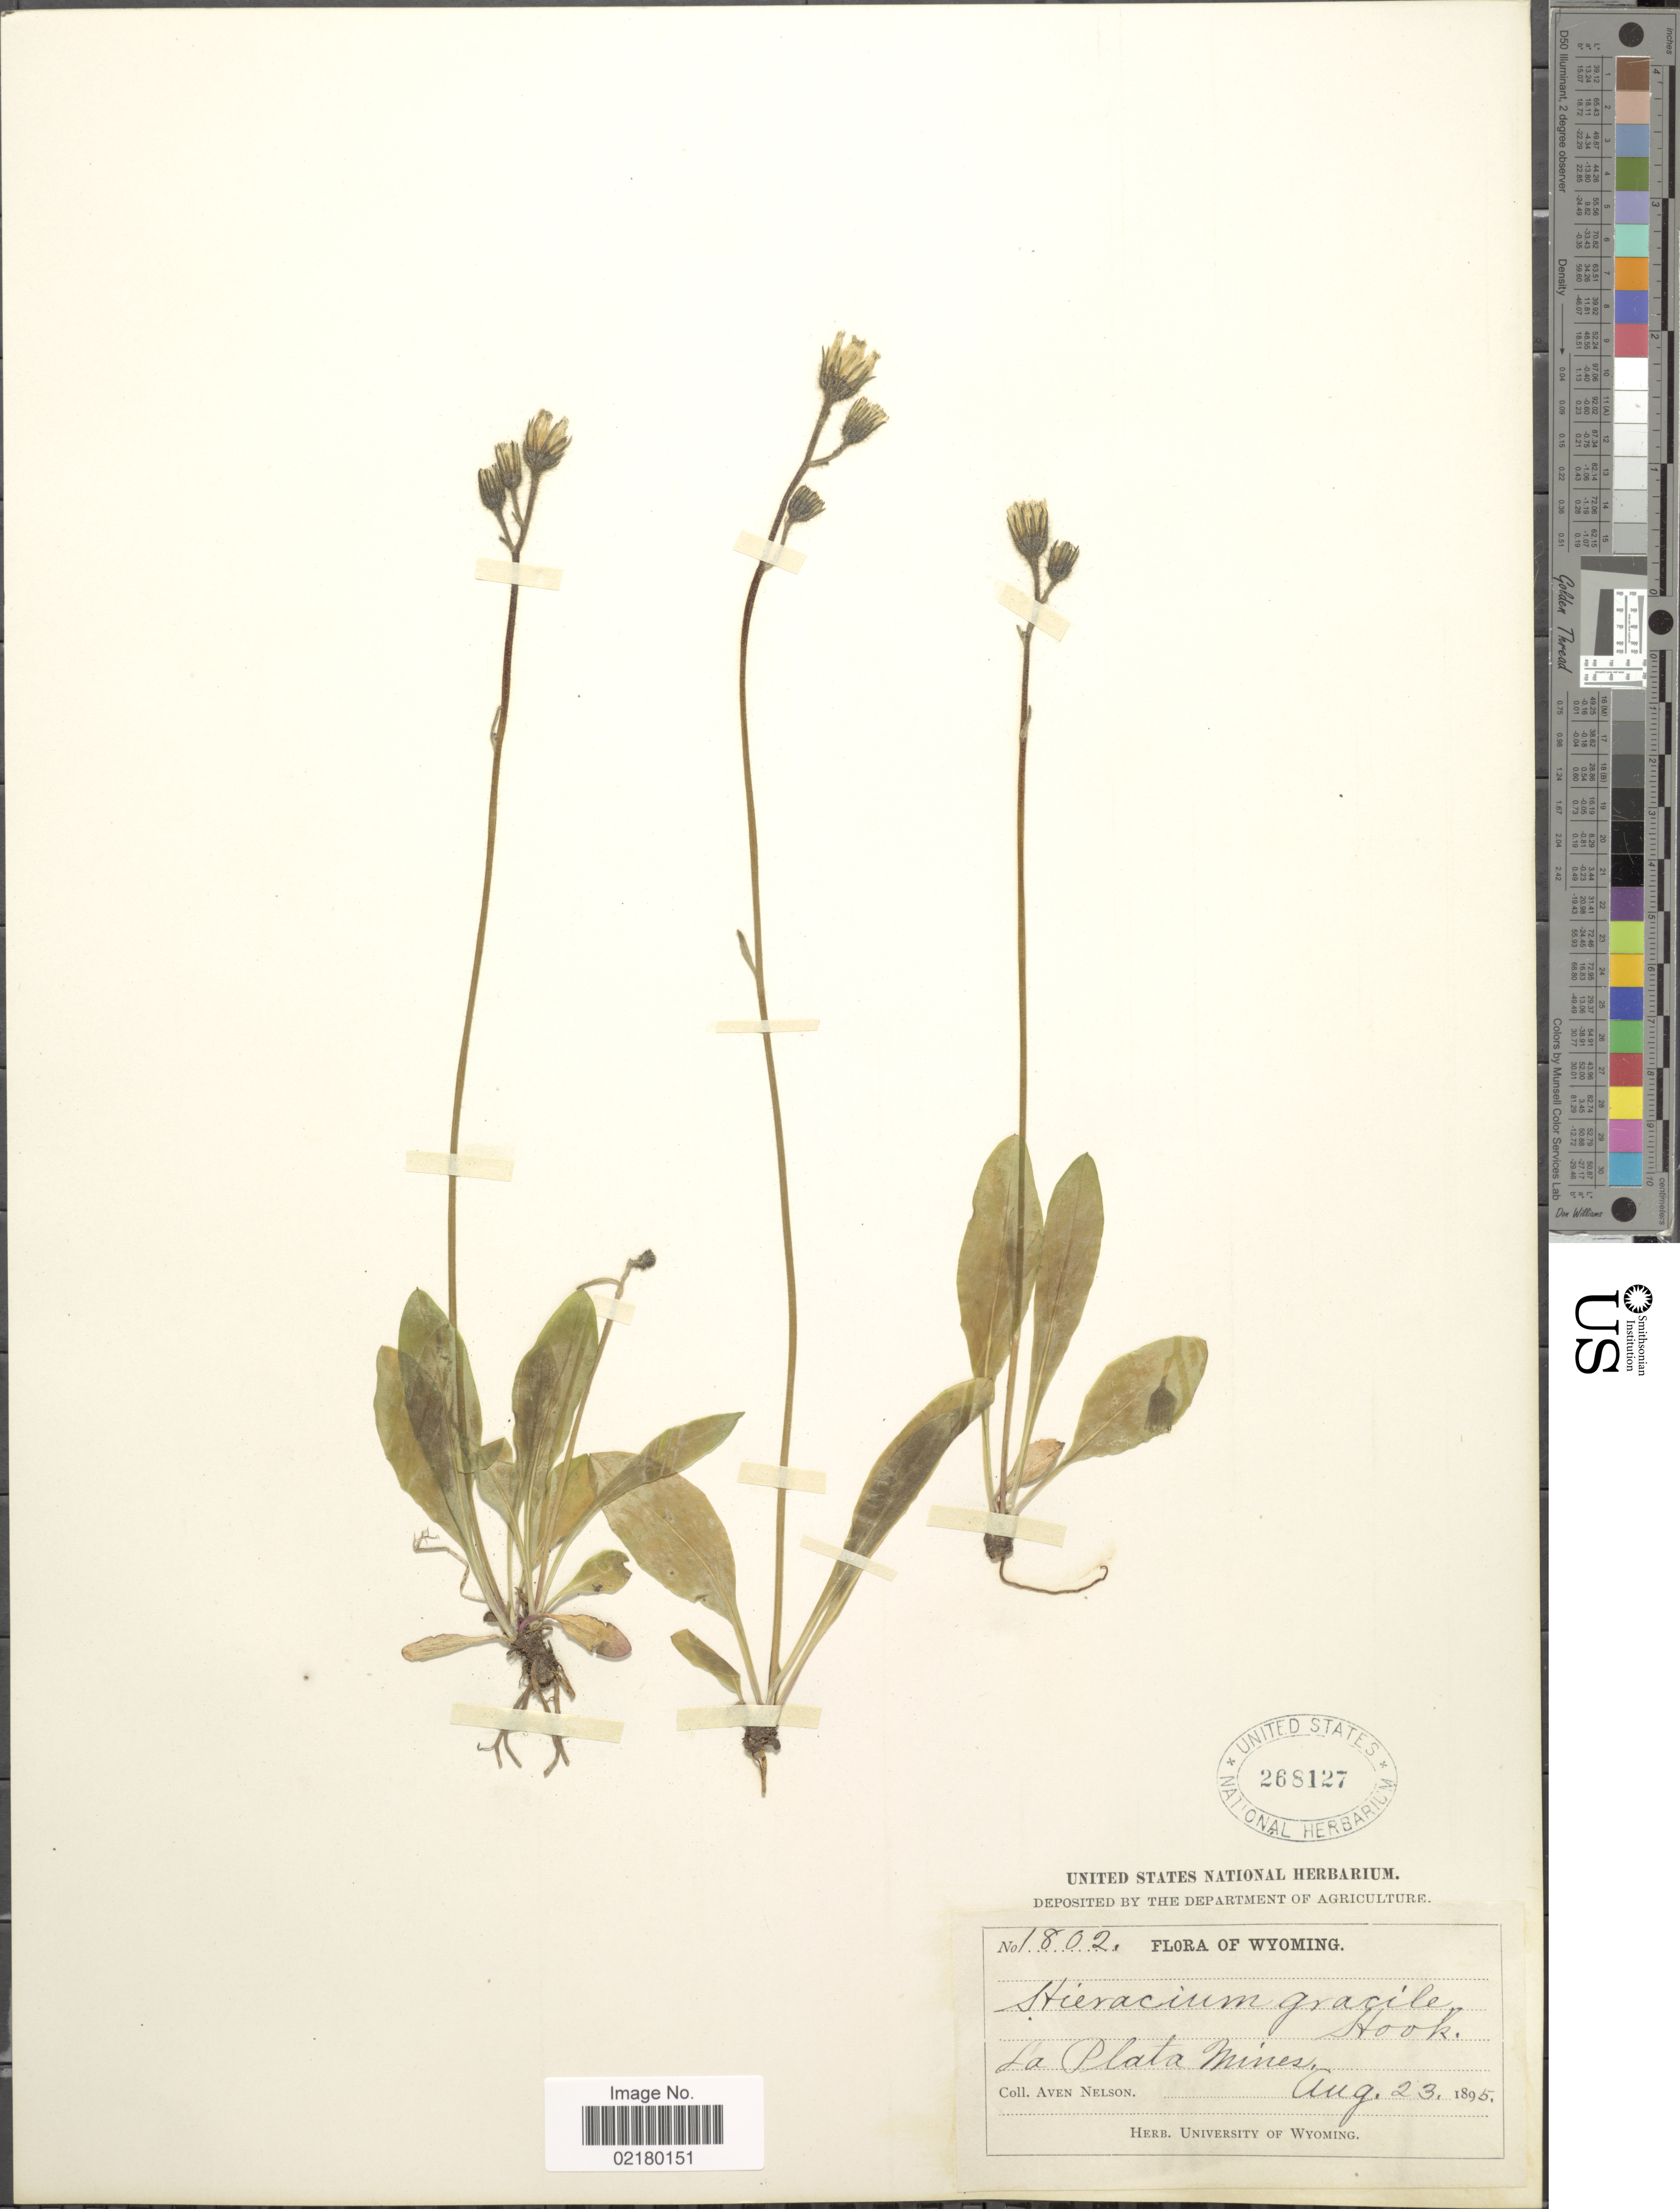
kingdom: Plantae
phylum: Tracheophyta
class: Magnoliopsida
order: Asterales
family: Asteraceae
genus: Hieracium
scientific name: Hieracium triste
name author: Willd. ex Spreng.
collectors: A. Nelson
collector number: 1802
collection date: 1895-08-23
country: United States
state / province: Wyoming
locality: La Plata Mines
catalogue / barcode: US 268127